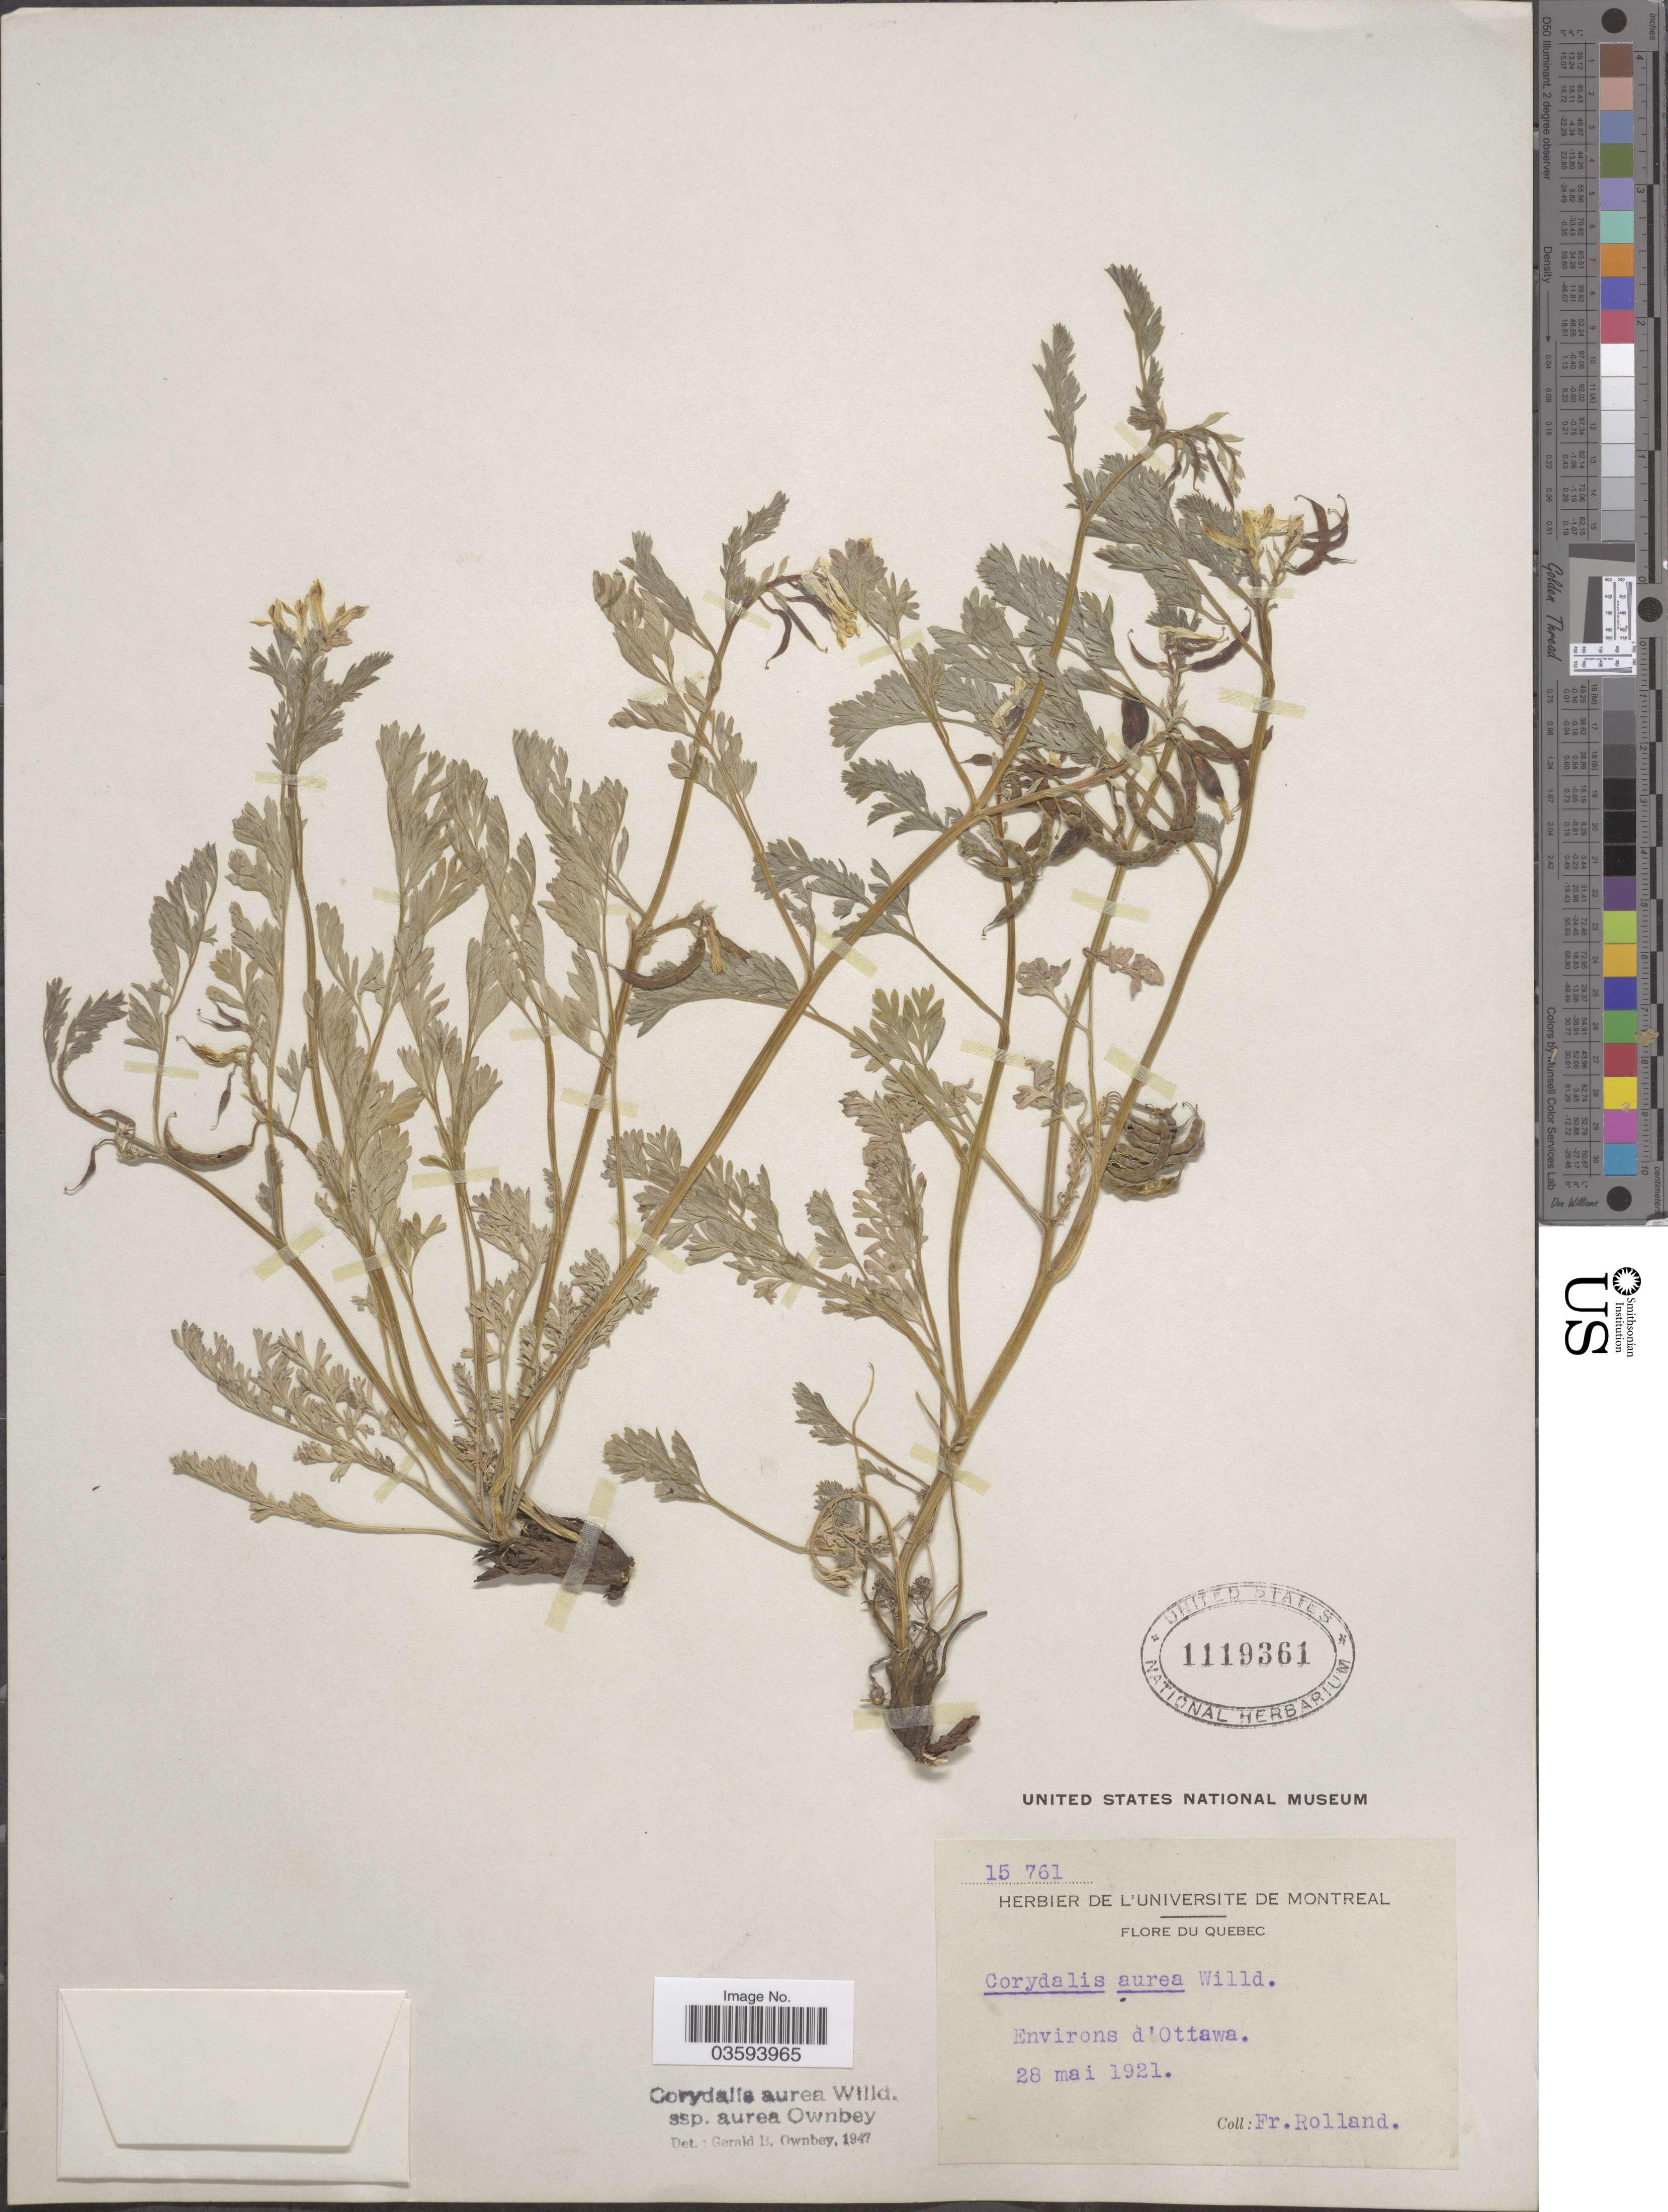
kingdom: Plantae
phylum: Tracheophyta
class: Magnoliopsida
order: Ranunculales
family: Papaveraceae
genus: Corydalis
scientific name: Corydalis aurea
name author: Willd.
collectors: F. Rolland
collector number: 15761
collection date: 1921-05-28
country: Canada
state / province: Quebec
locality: Environs d'Ottawa.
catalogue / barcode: US 1119361